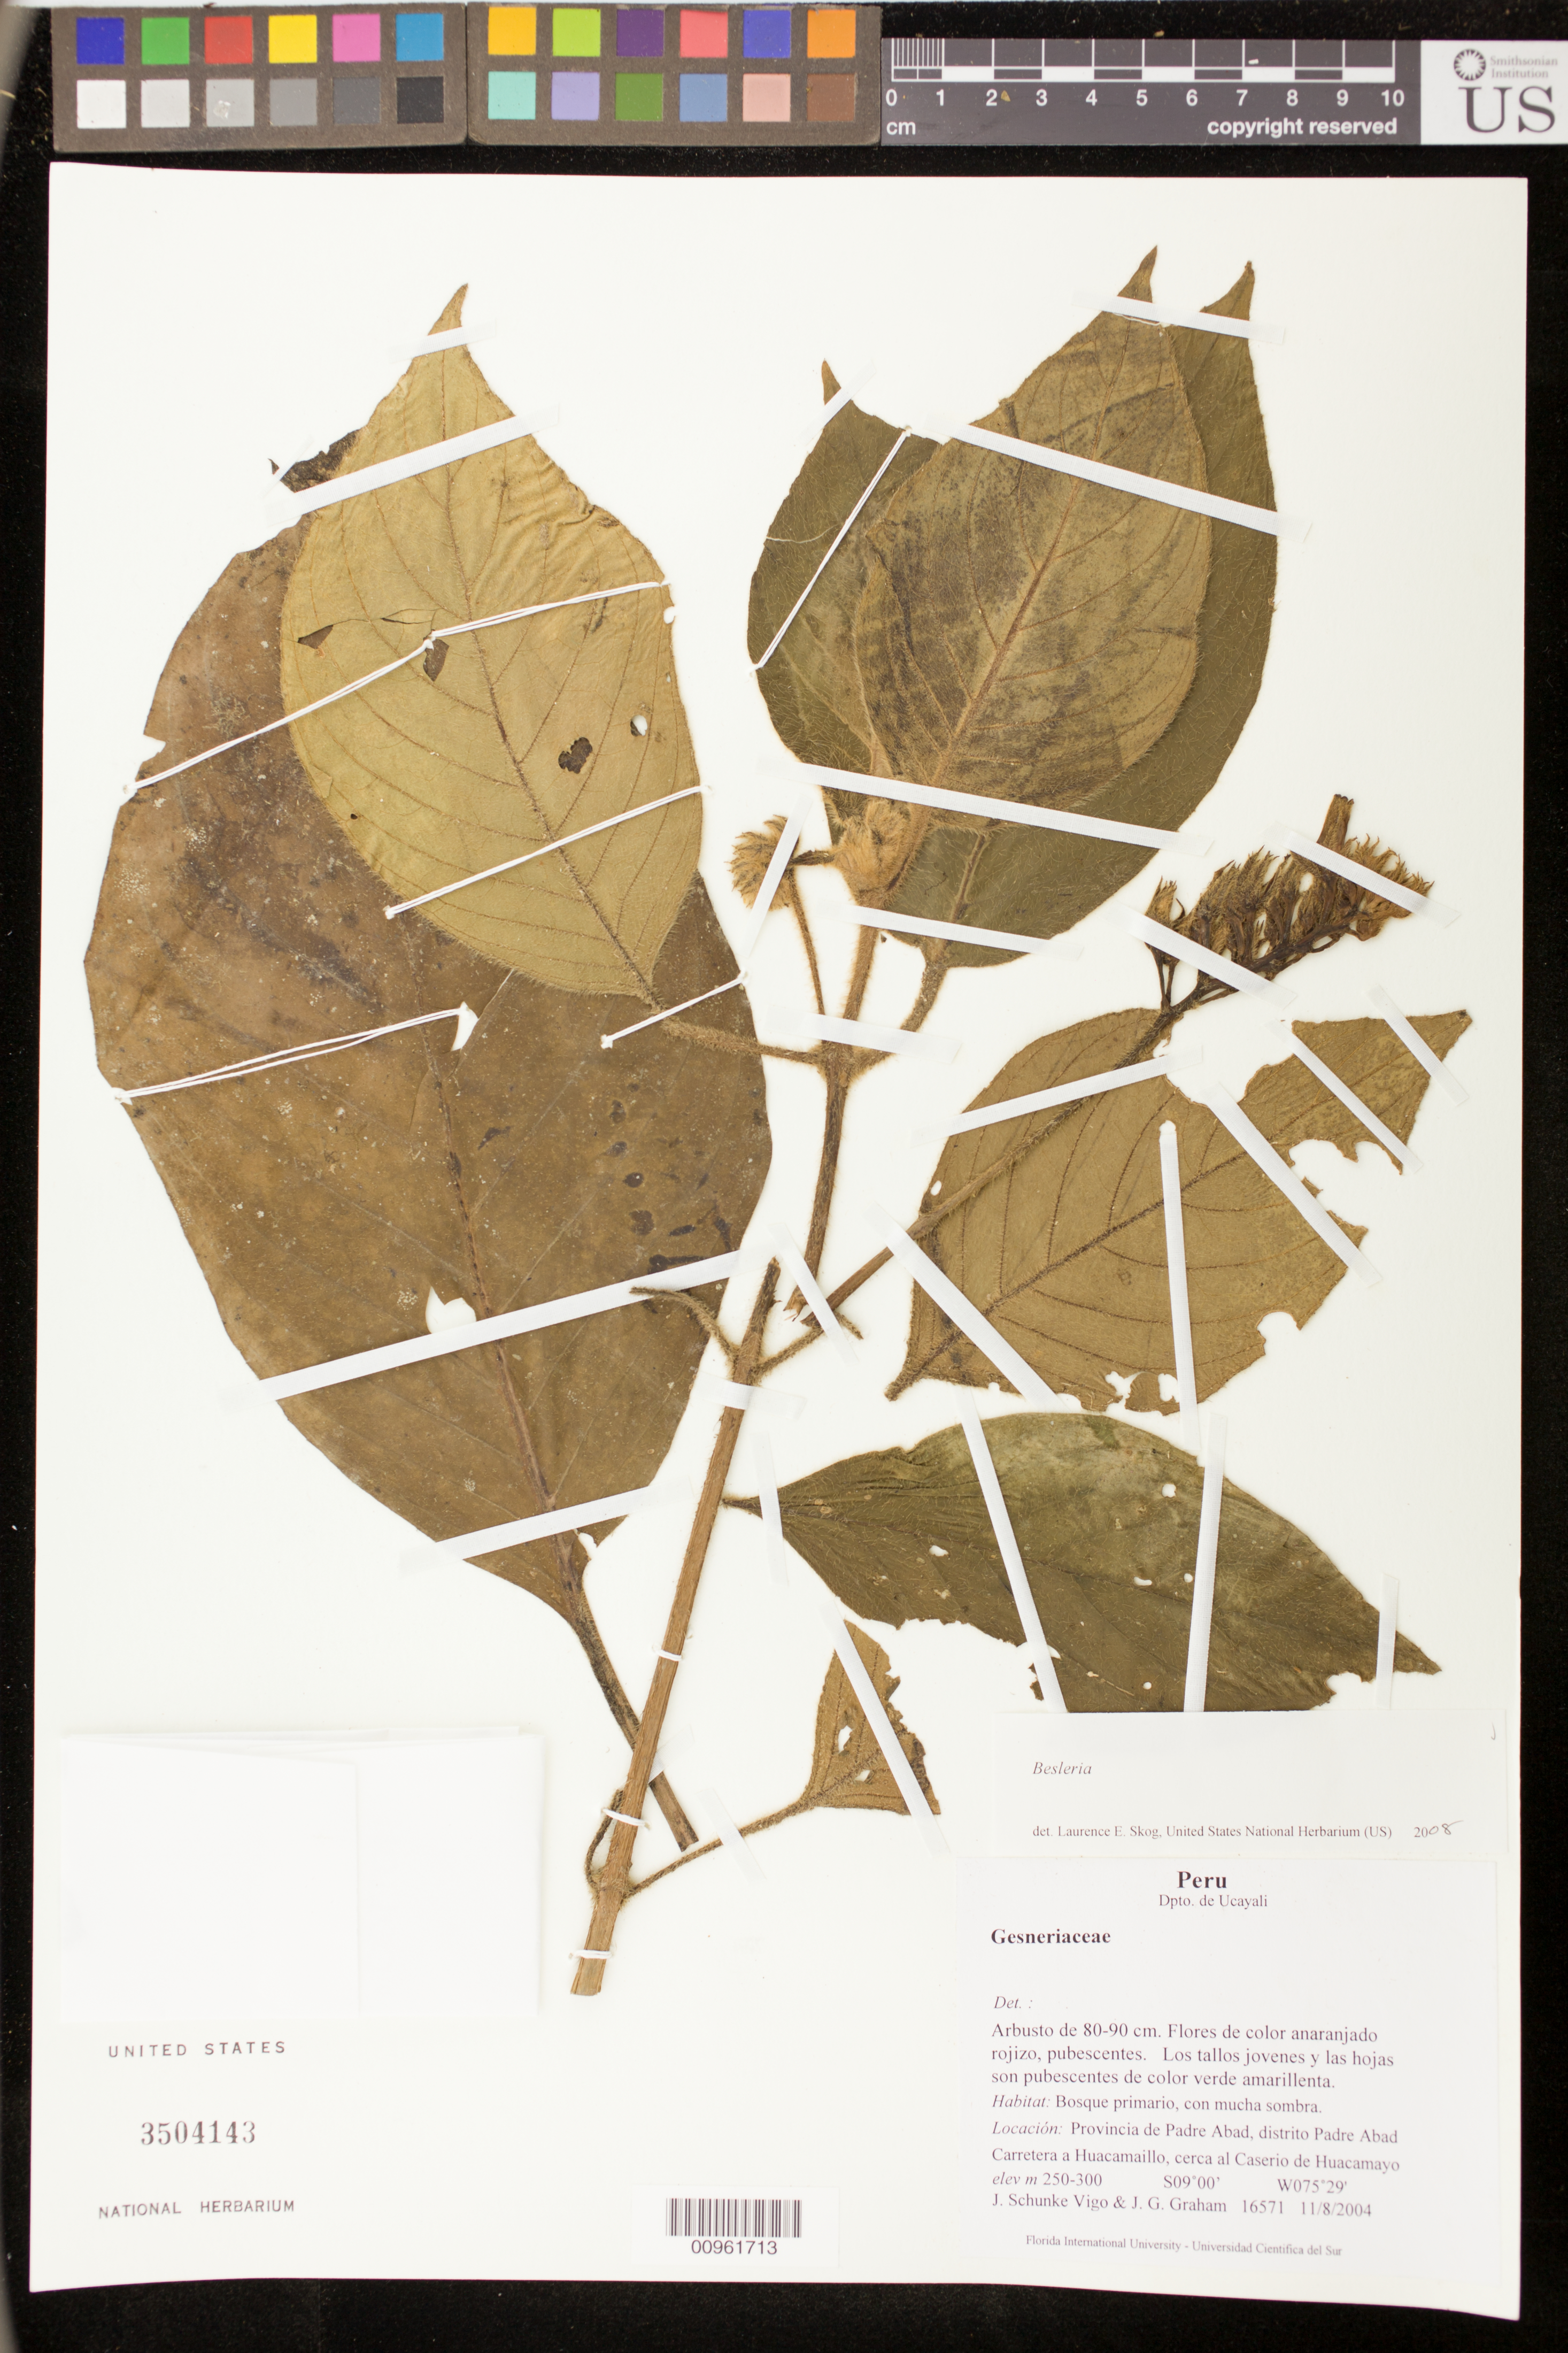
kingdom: Plantae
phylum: Tracheophyta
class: Magnoliopsida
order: Lamiales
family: Gesneriaceae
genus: Besleria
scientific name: Besleria sp.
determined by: Skog, Laurence E.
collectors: J. Schunke Vigo & J. G. Graham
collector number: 16571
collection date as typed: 11/8/2004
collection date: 2004-11-08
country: Peru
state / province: Ucayali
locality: Provincia de Padre Abad, distrito Padre Abad. Carretera a Huacamaillo, cerca al Caserio de Huacamayo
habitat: Bosque primario, con mucha sombra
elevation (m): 250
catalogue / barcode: US 3504143